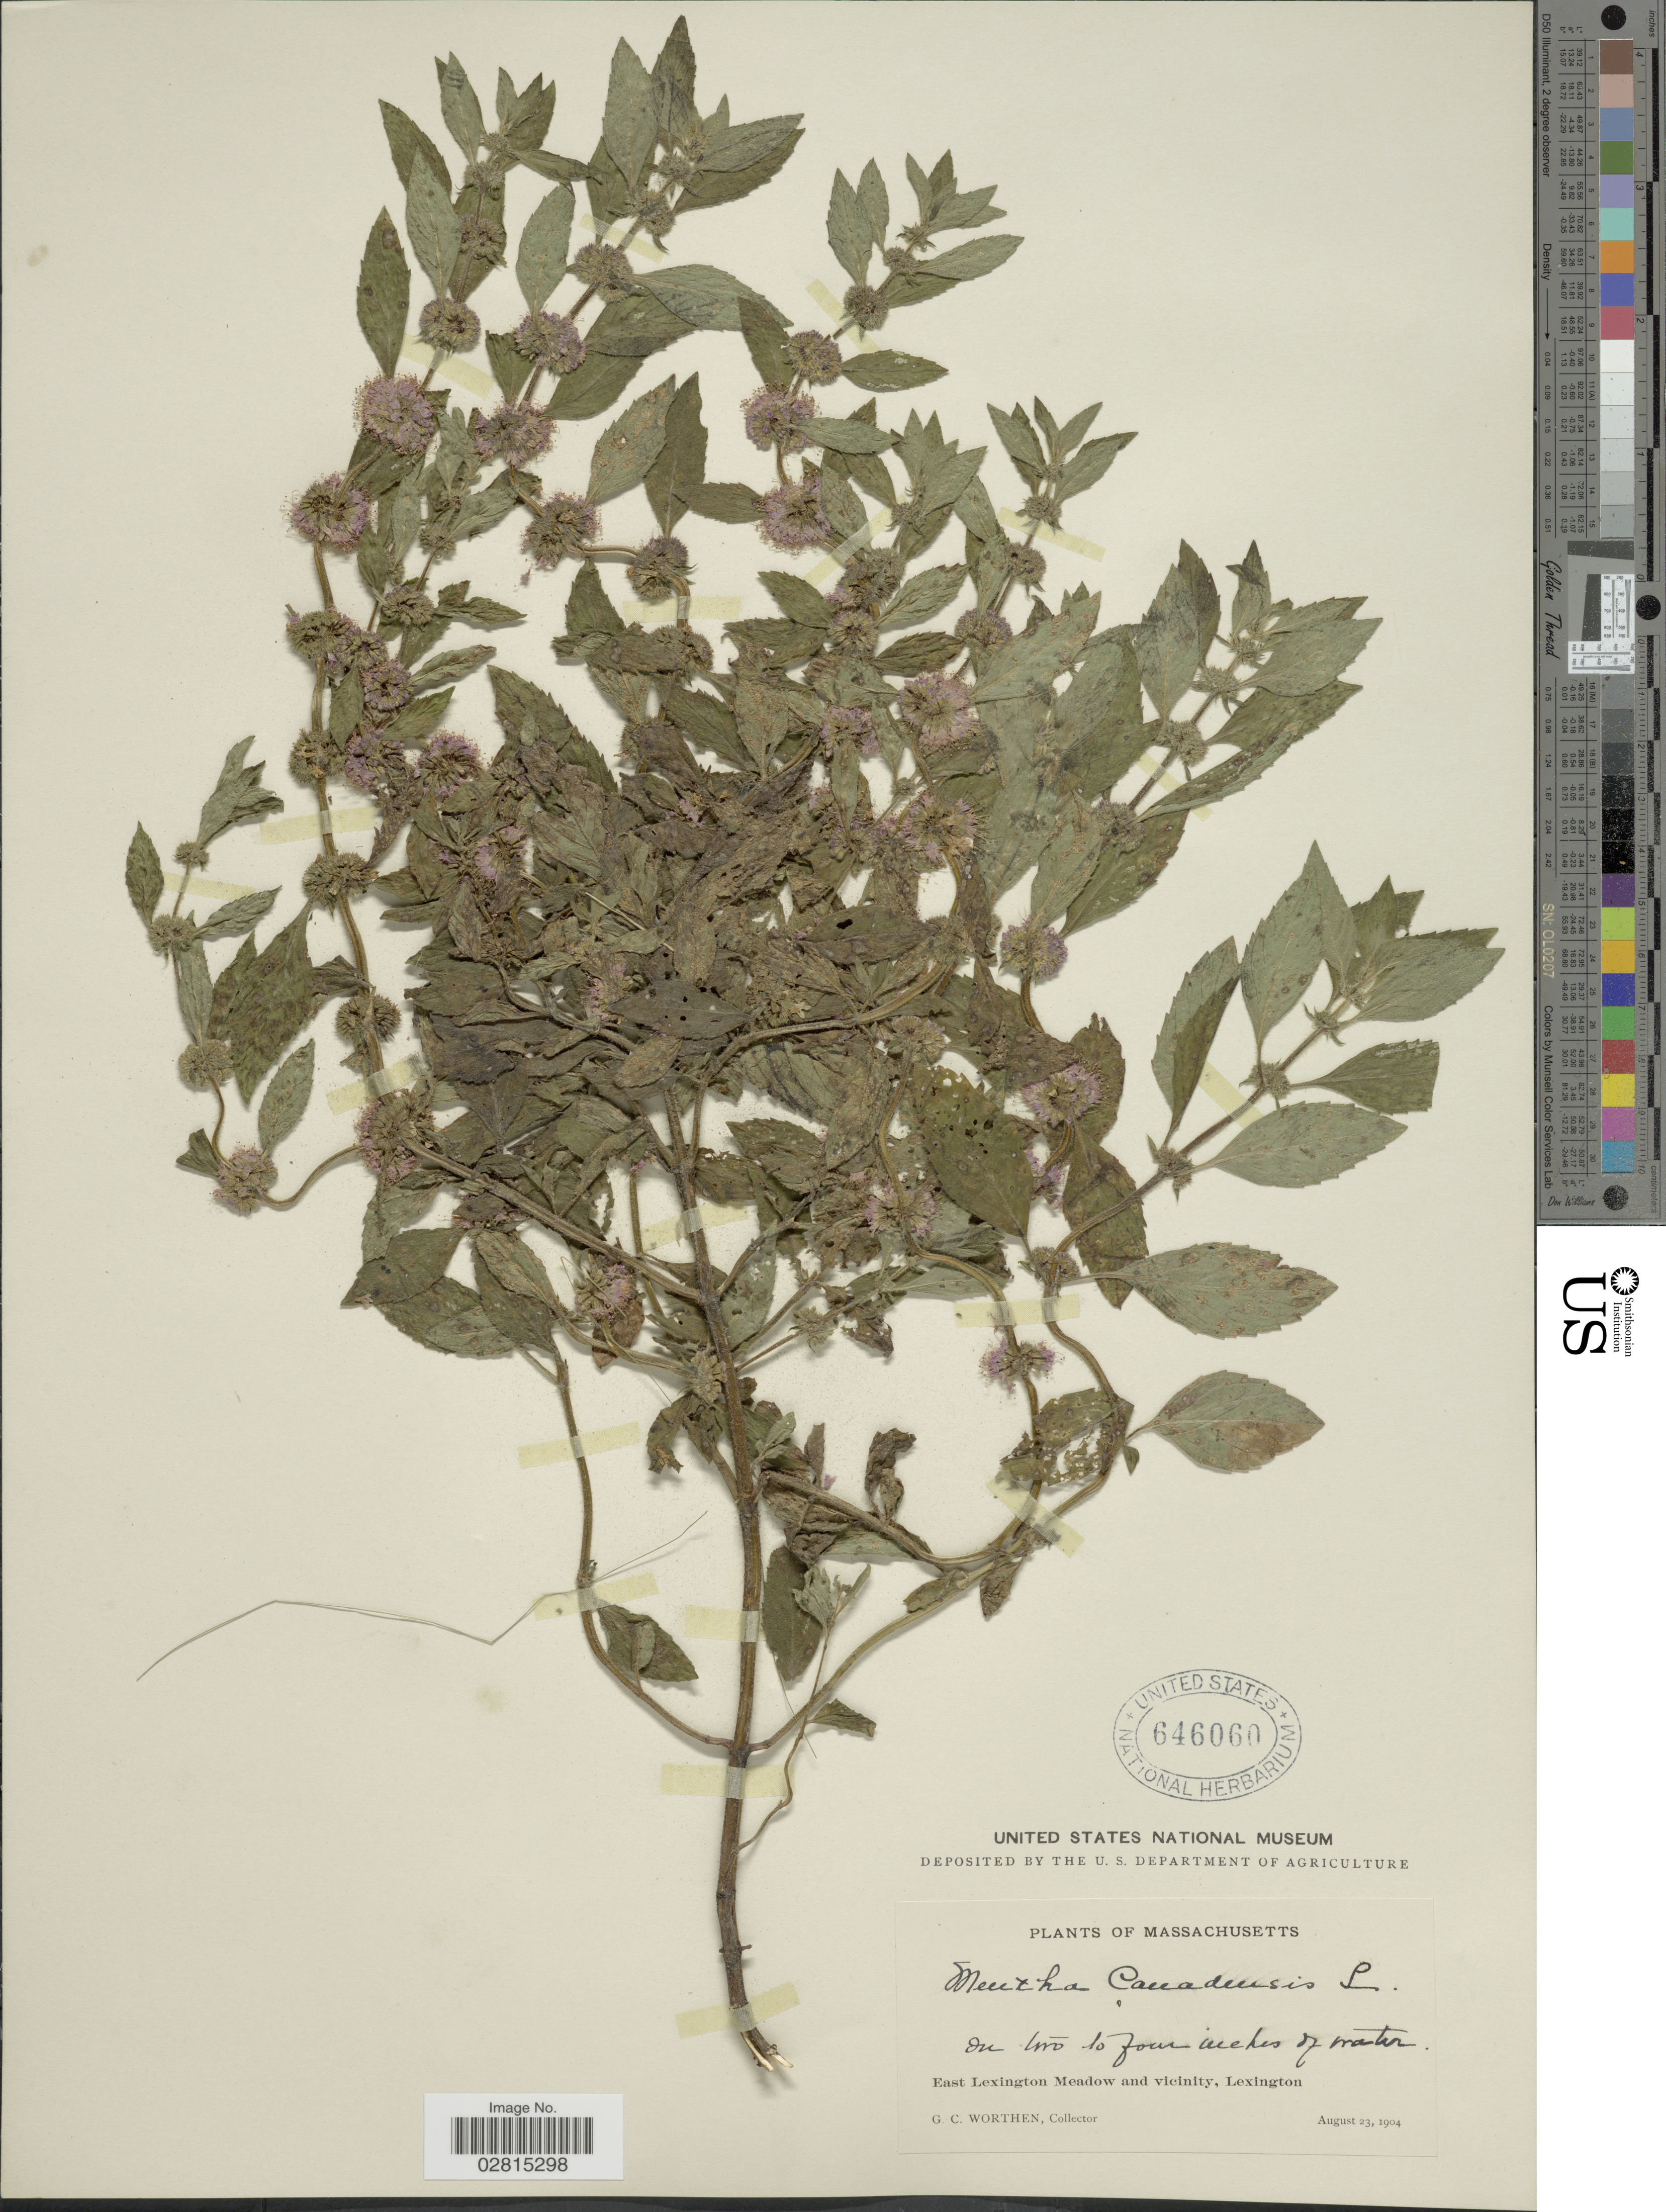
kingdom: Plantae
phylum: Tracheophyta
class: Magnoliopsida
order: Lamiales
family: Lamiaceae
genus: Mentha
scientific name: Mentha canadensis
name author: L.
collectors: G. Worthen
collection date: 1904-08-23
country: United States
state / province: Massachusetts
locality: East Lexington Meadow and vicinity, Lexington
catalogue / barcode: US 646060